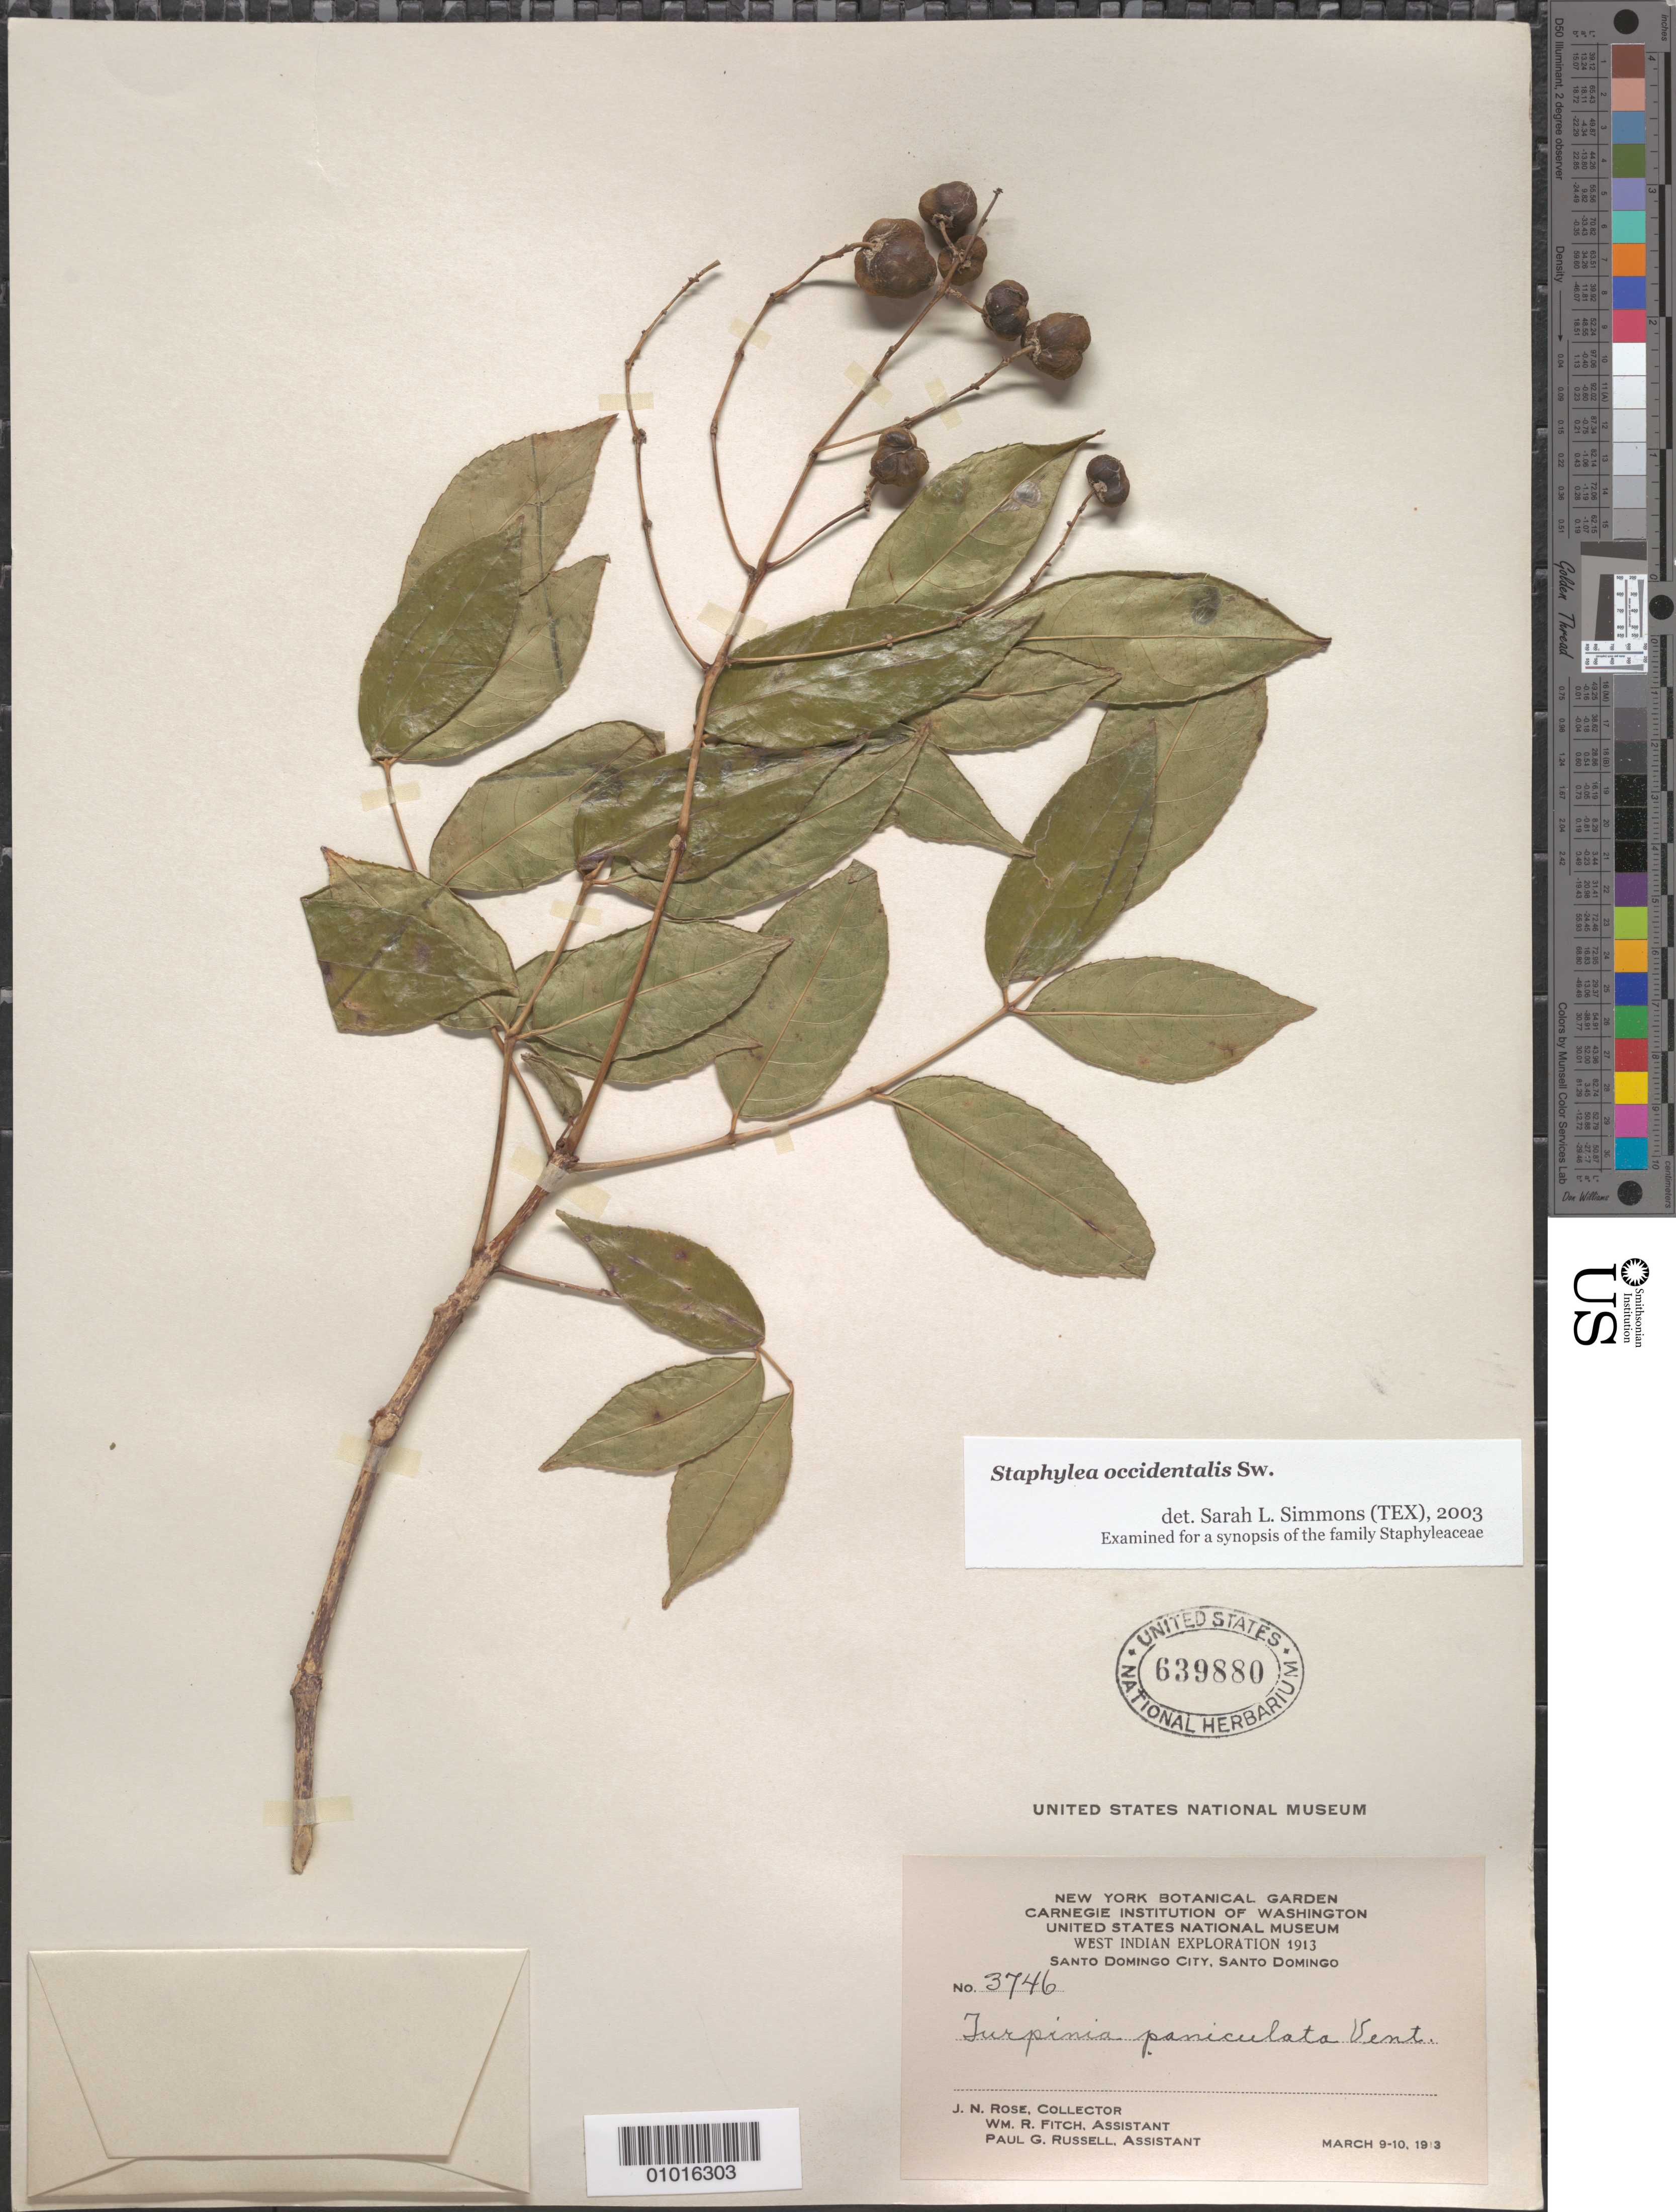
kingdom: Plantae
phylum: Tracheophyta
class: Magnoliopsida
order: Crossosomatales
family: Staphyleaceae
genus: Staphylea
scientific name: Staphylea occidentalis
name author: Sw.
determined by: Simmons, S. L.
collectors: J. N. Rose, W. R. Fitch & P. G. Russell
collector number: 3746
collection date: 1913-03-09/1913-03-10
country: Dominican Republic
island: Hispaniola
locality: Santo Domingo City.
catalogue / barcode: US 639880